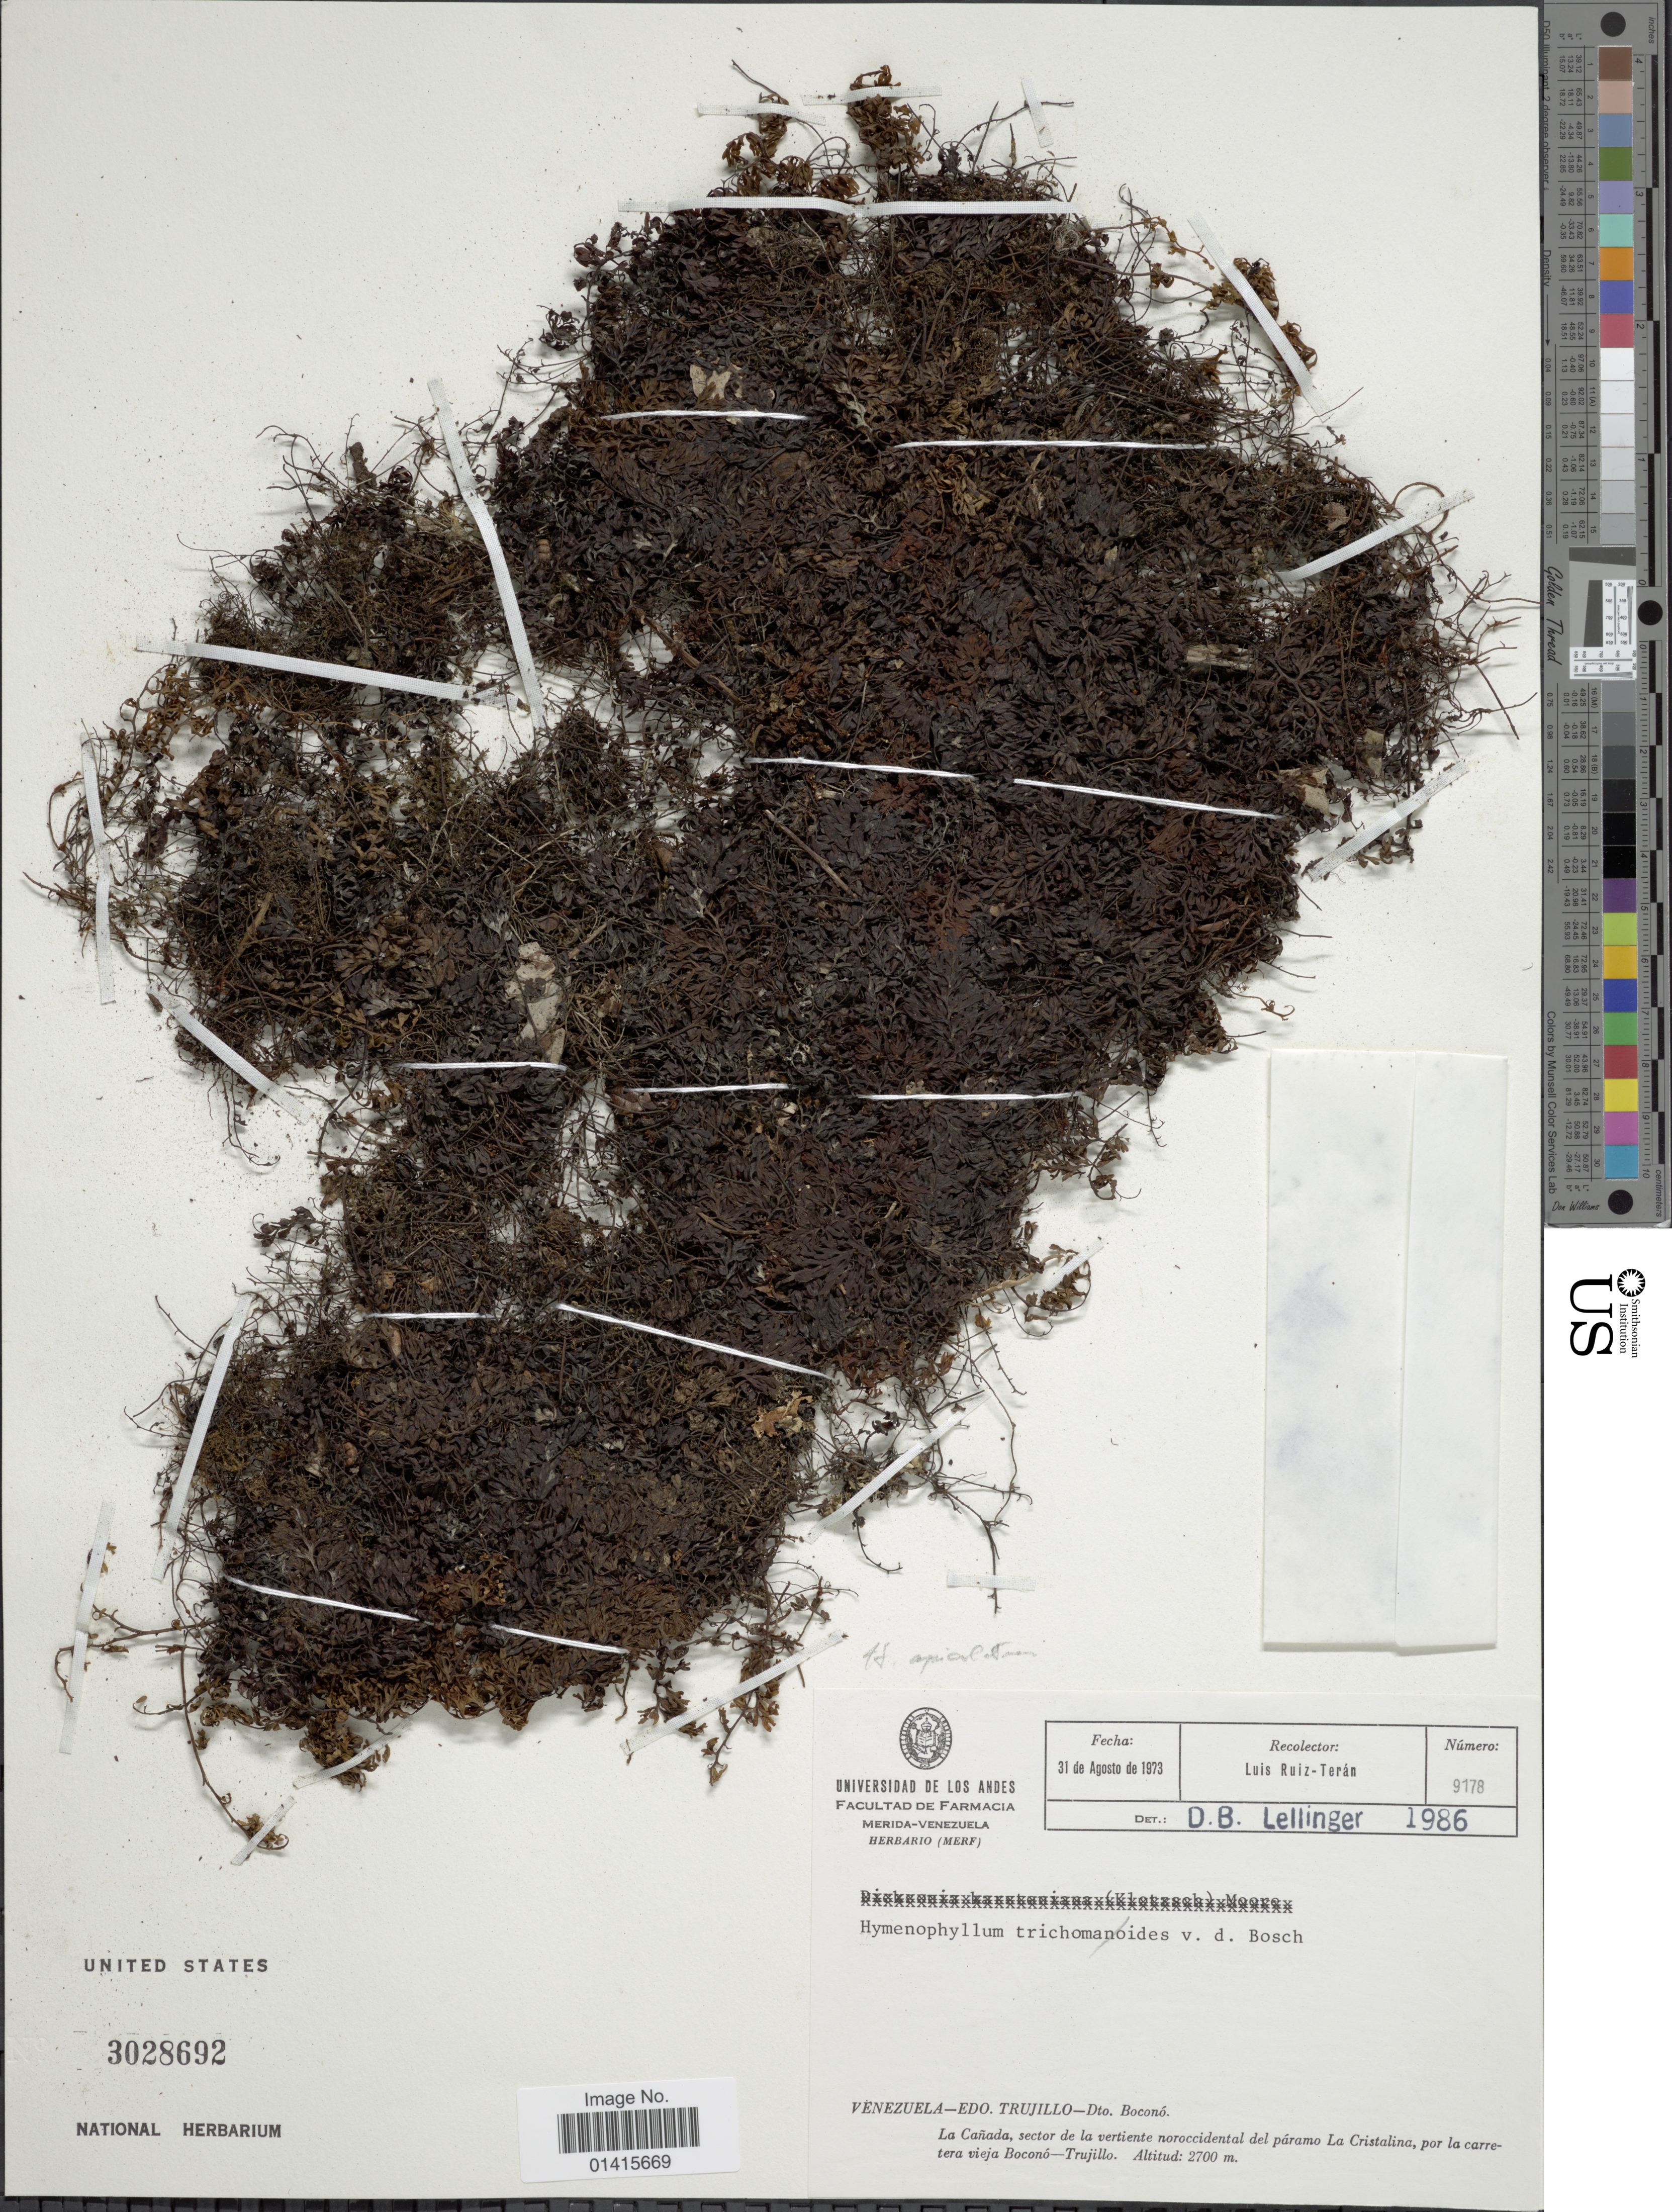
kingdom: Plantae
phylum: Tracheophyta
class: Polypodiopsida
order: Hymenophyllales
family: Hymenophyllaceae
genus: Hymenophyllum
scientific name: Hymenophyllum apiculatum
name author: Mett. ex Kuhn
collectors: L. E. Ruíz-Terán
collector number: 9178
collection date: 1973-08-31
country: Venezuela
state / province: Trujillo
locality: Venezuela-Edo. Trujillo- Dto. Boconó, La Canada, sector de la vertiente noroccidental del páramo La Crisalina, por la carretera vieja Boconó-Trujillo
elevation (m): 2700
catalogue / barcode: US 3028692